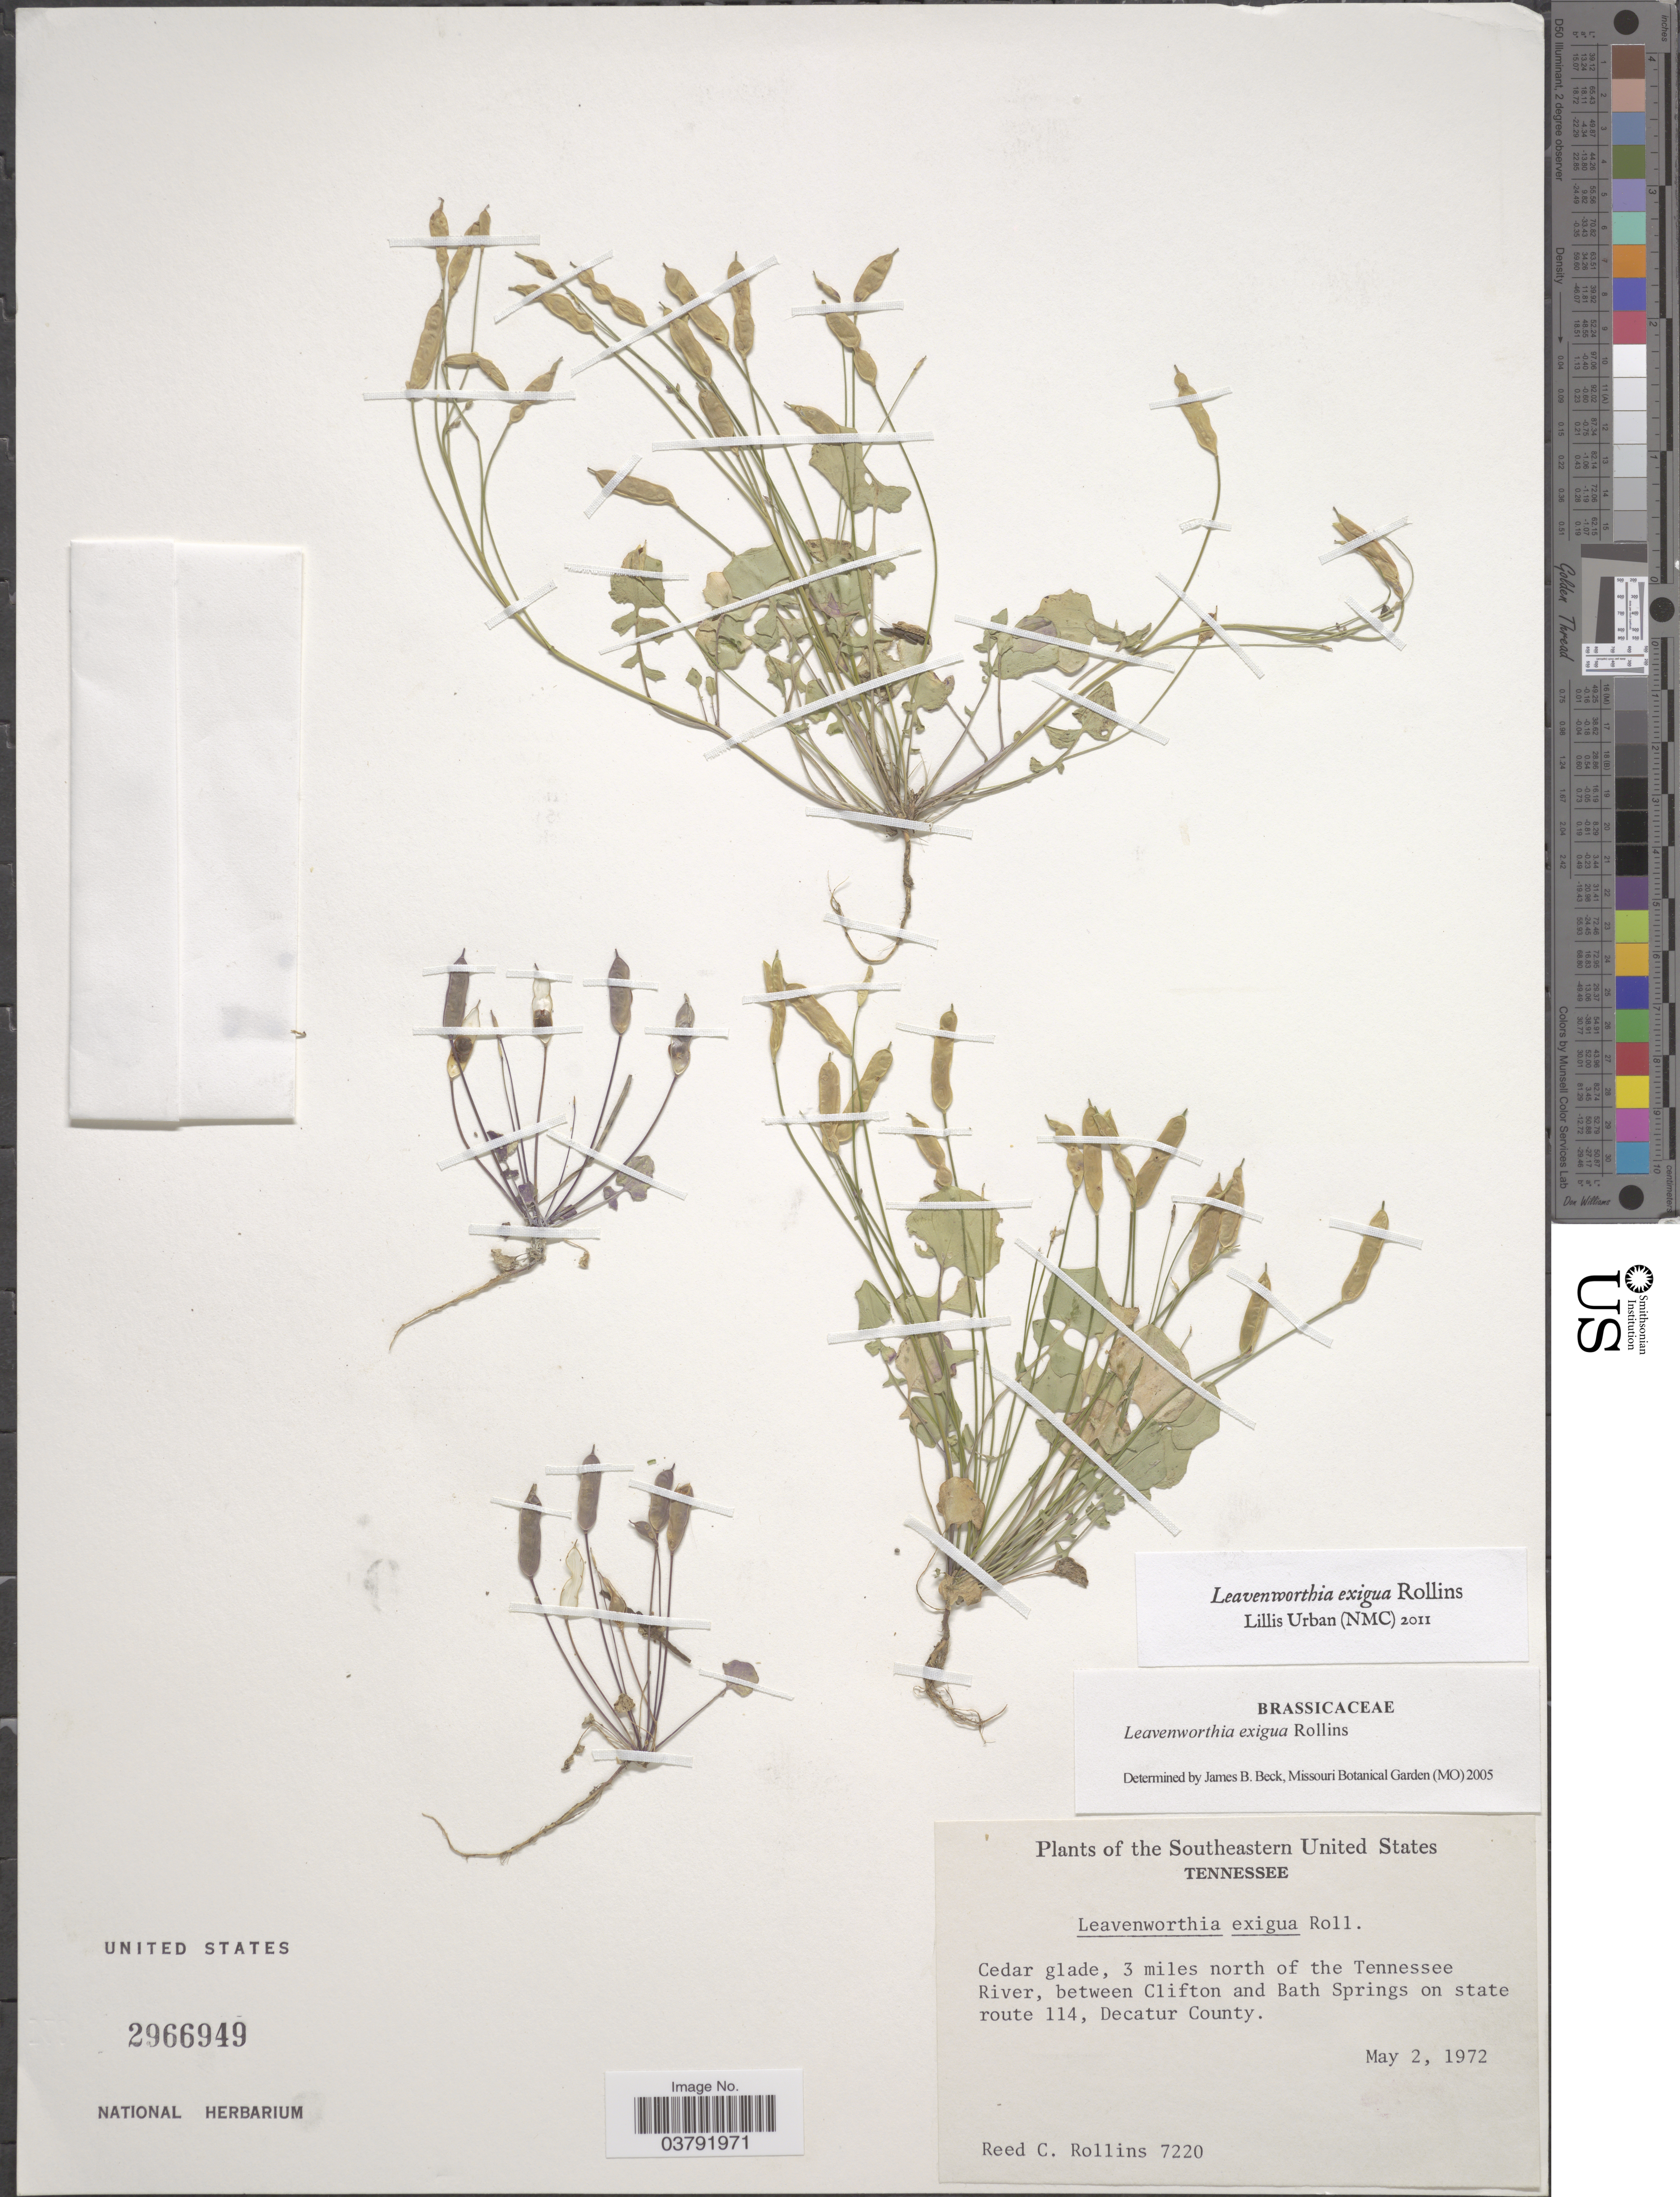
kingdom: Plantae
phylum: Tracheophyta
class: Magnoliopsida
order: Brassicales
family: Brassicaceae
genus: Leavenworthia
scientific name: Leavenworthia exigua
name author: Rollins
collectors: R. C. Rollins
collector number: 7220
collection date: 1972-05-02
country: United States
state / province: Tennessee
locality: Southeastern United States. Cedar glade, 3 miles north of the Tennessee River, between Clifton and Bath Springs on state route 114, Decatur County.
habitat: cedar glade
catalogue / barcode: US 2966949